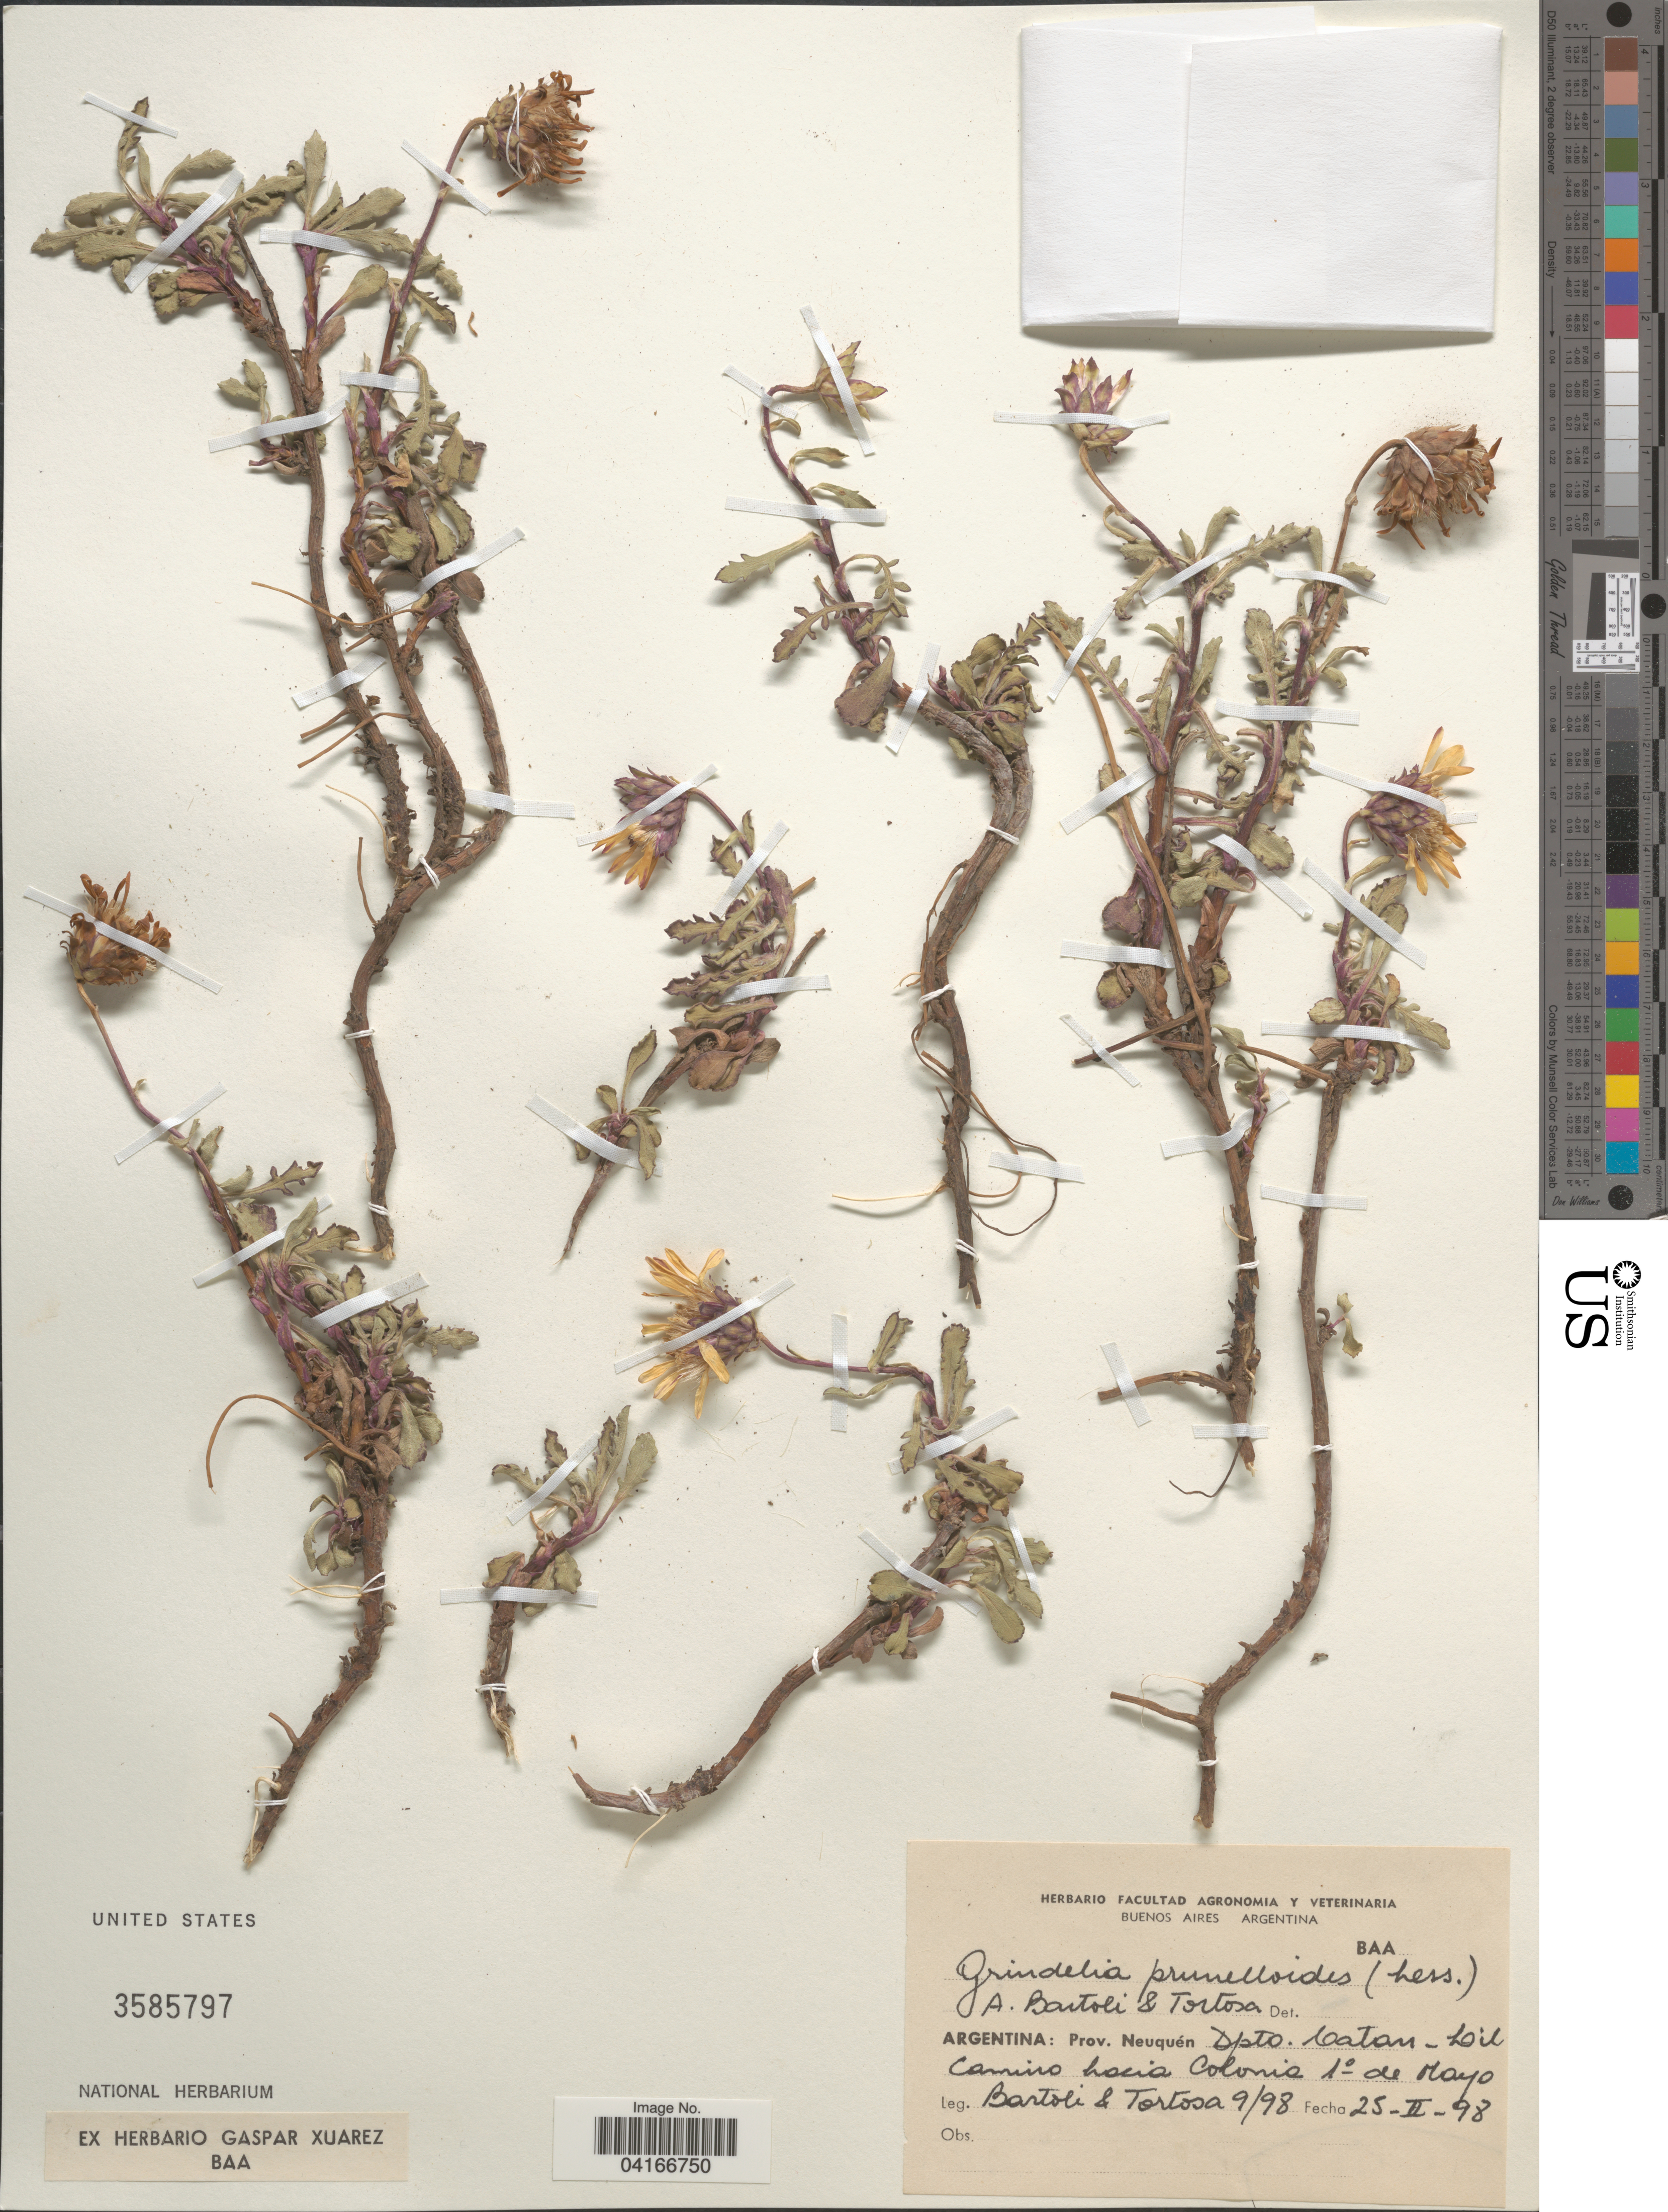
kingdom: Plantae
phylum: Tracheophyta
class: Magnoliopsida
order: Asterales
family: Asteraceae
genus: Grindelia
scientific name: Grindelia prunelloides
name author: (Poepp. ex Less.) Adr. Bartoli & Tortosa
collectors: Bartoli & Tortosa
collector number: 9/98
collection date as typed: Transcribed d/m/y: 25/2/98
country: Argentina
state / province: Neuquen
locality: Dpto. Catan-Lil camino hacia Colonia. 1° de Mayo.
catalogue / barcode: US 3585797